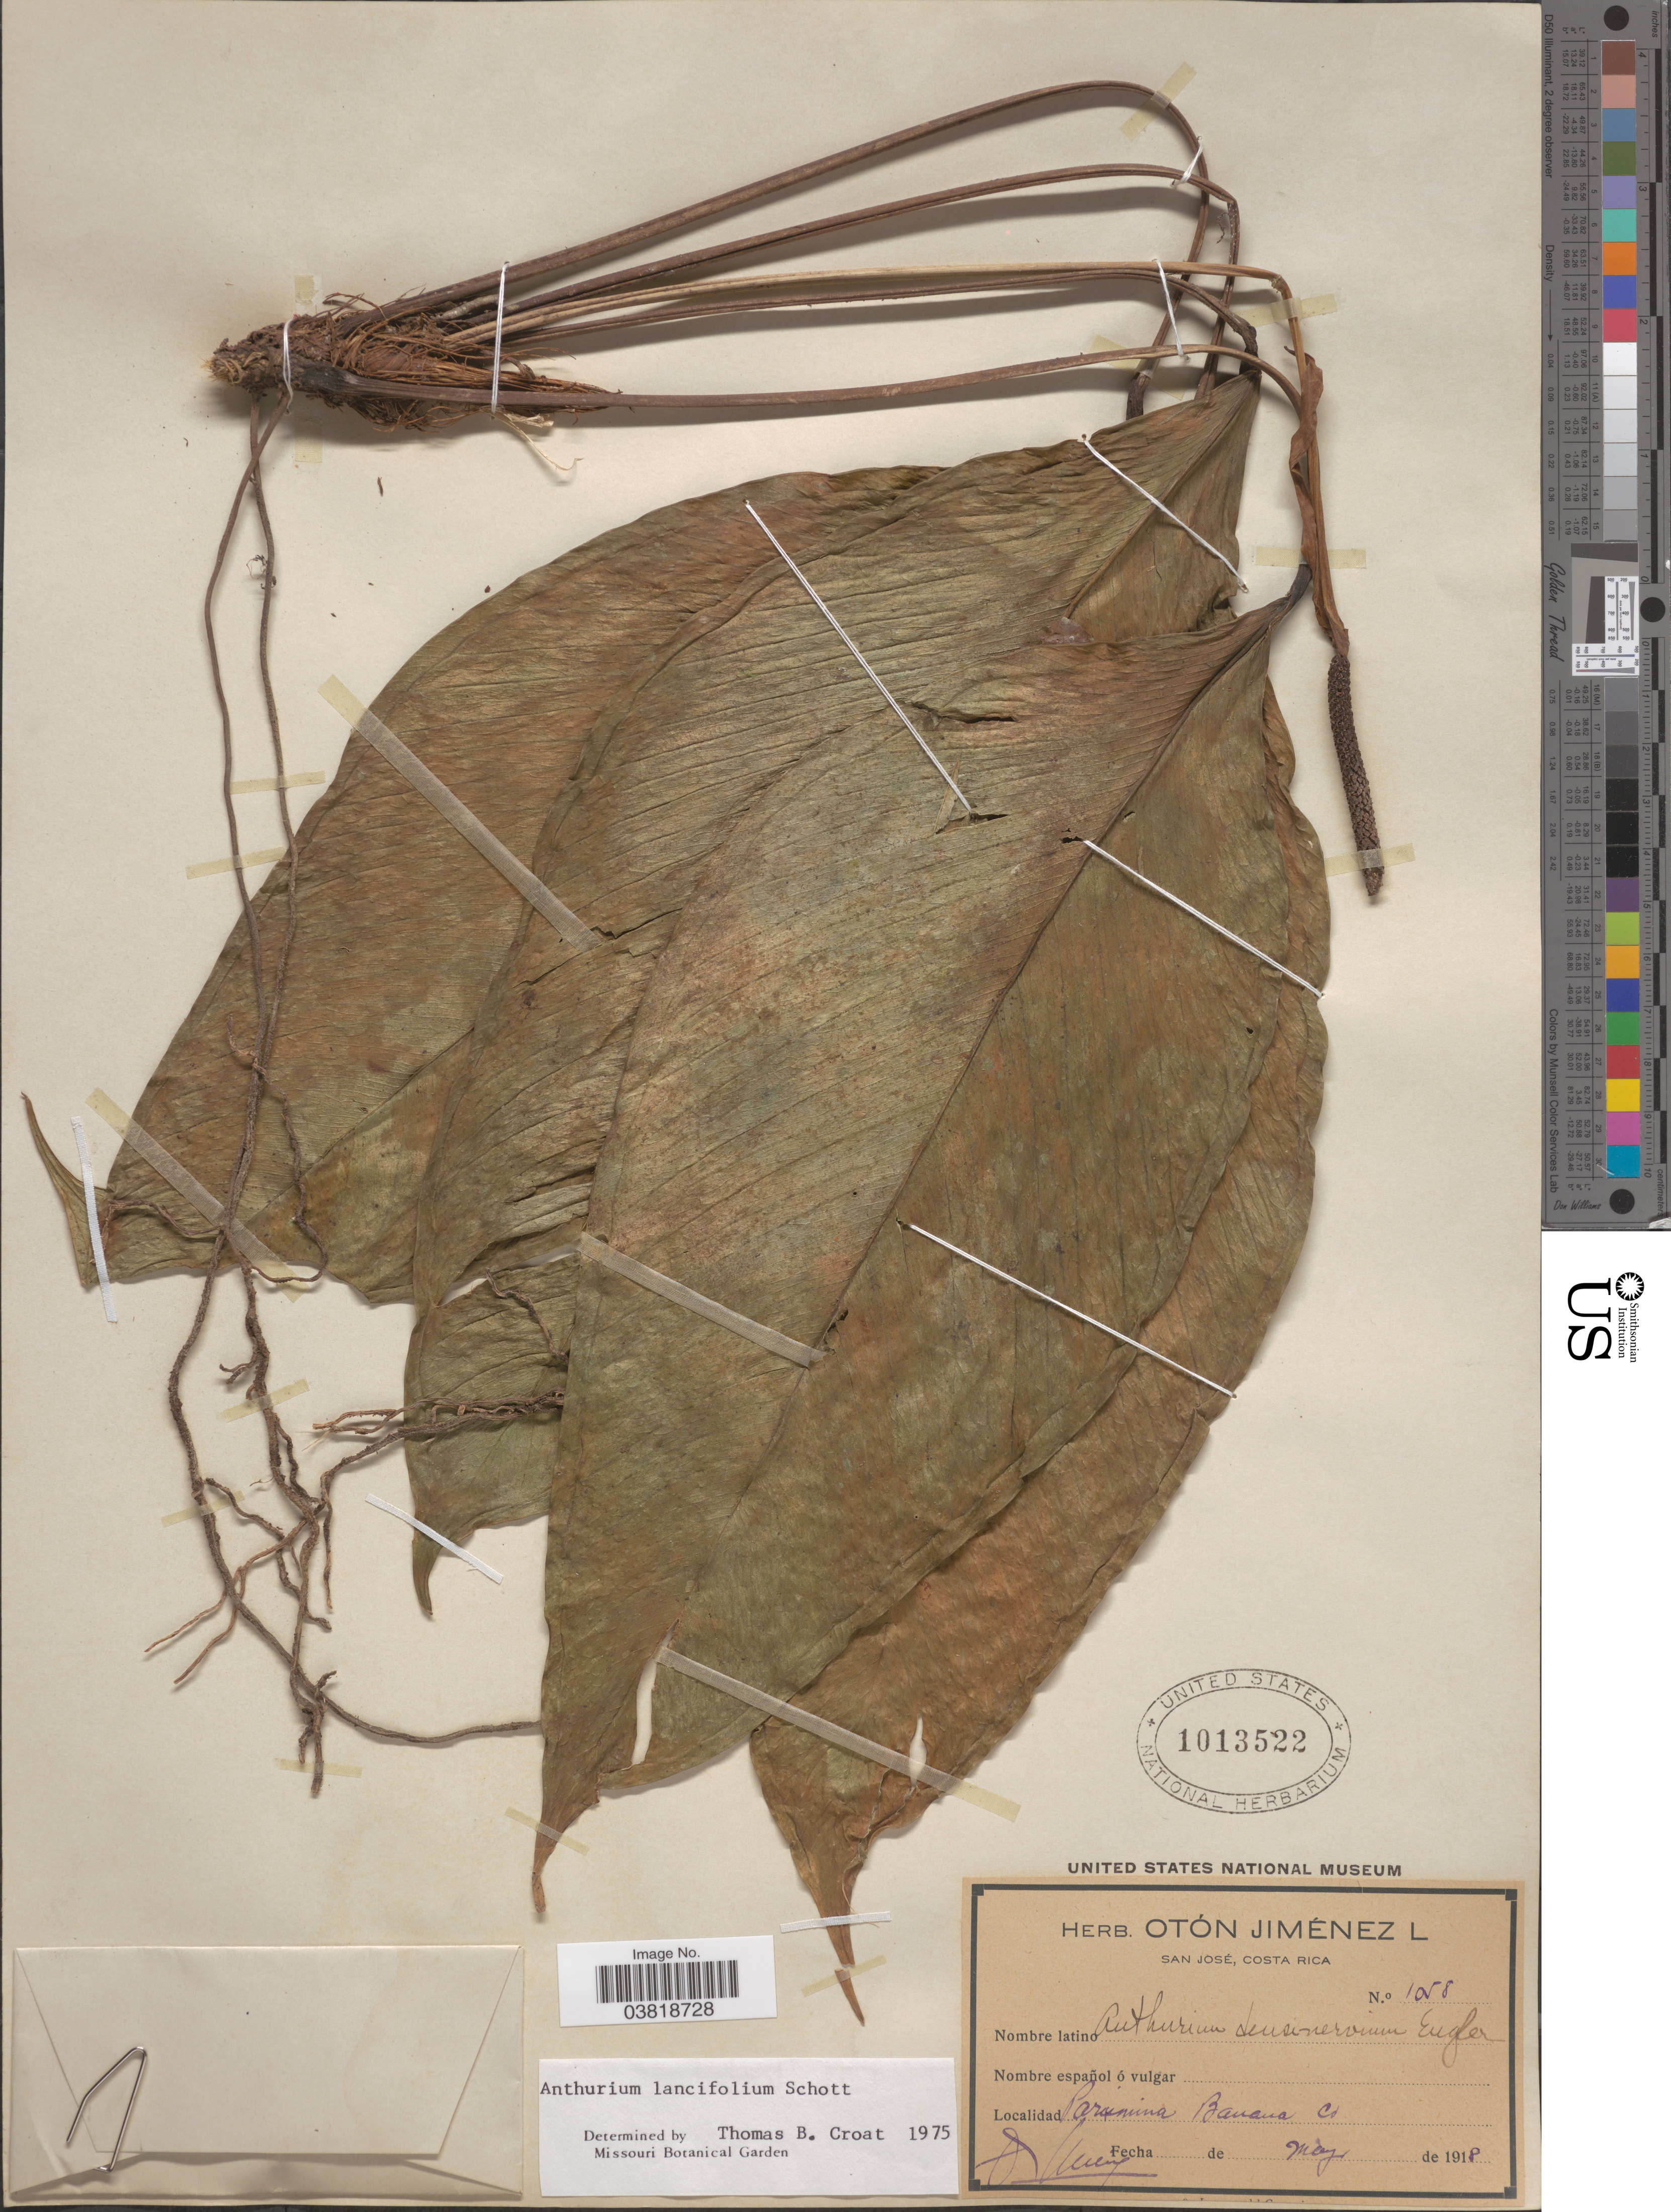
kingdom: Plantae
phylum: Tracheophyta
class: Liliopsida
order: Alismatales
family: Araceae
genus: Anthurium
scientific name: Anthurium lancifolium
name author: Schott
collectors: O. Jiménez L.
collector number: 1058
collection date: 1918-05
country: Costa Rica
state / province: San José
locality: Parismina Bananaa Co.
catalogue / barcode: US 1013522